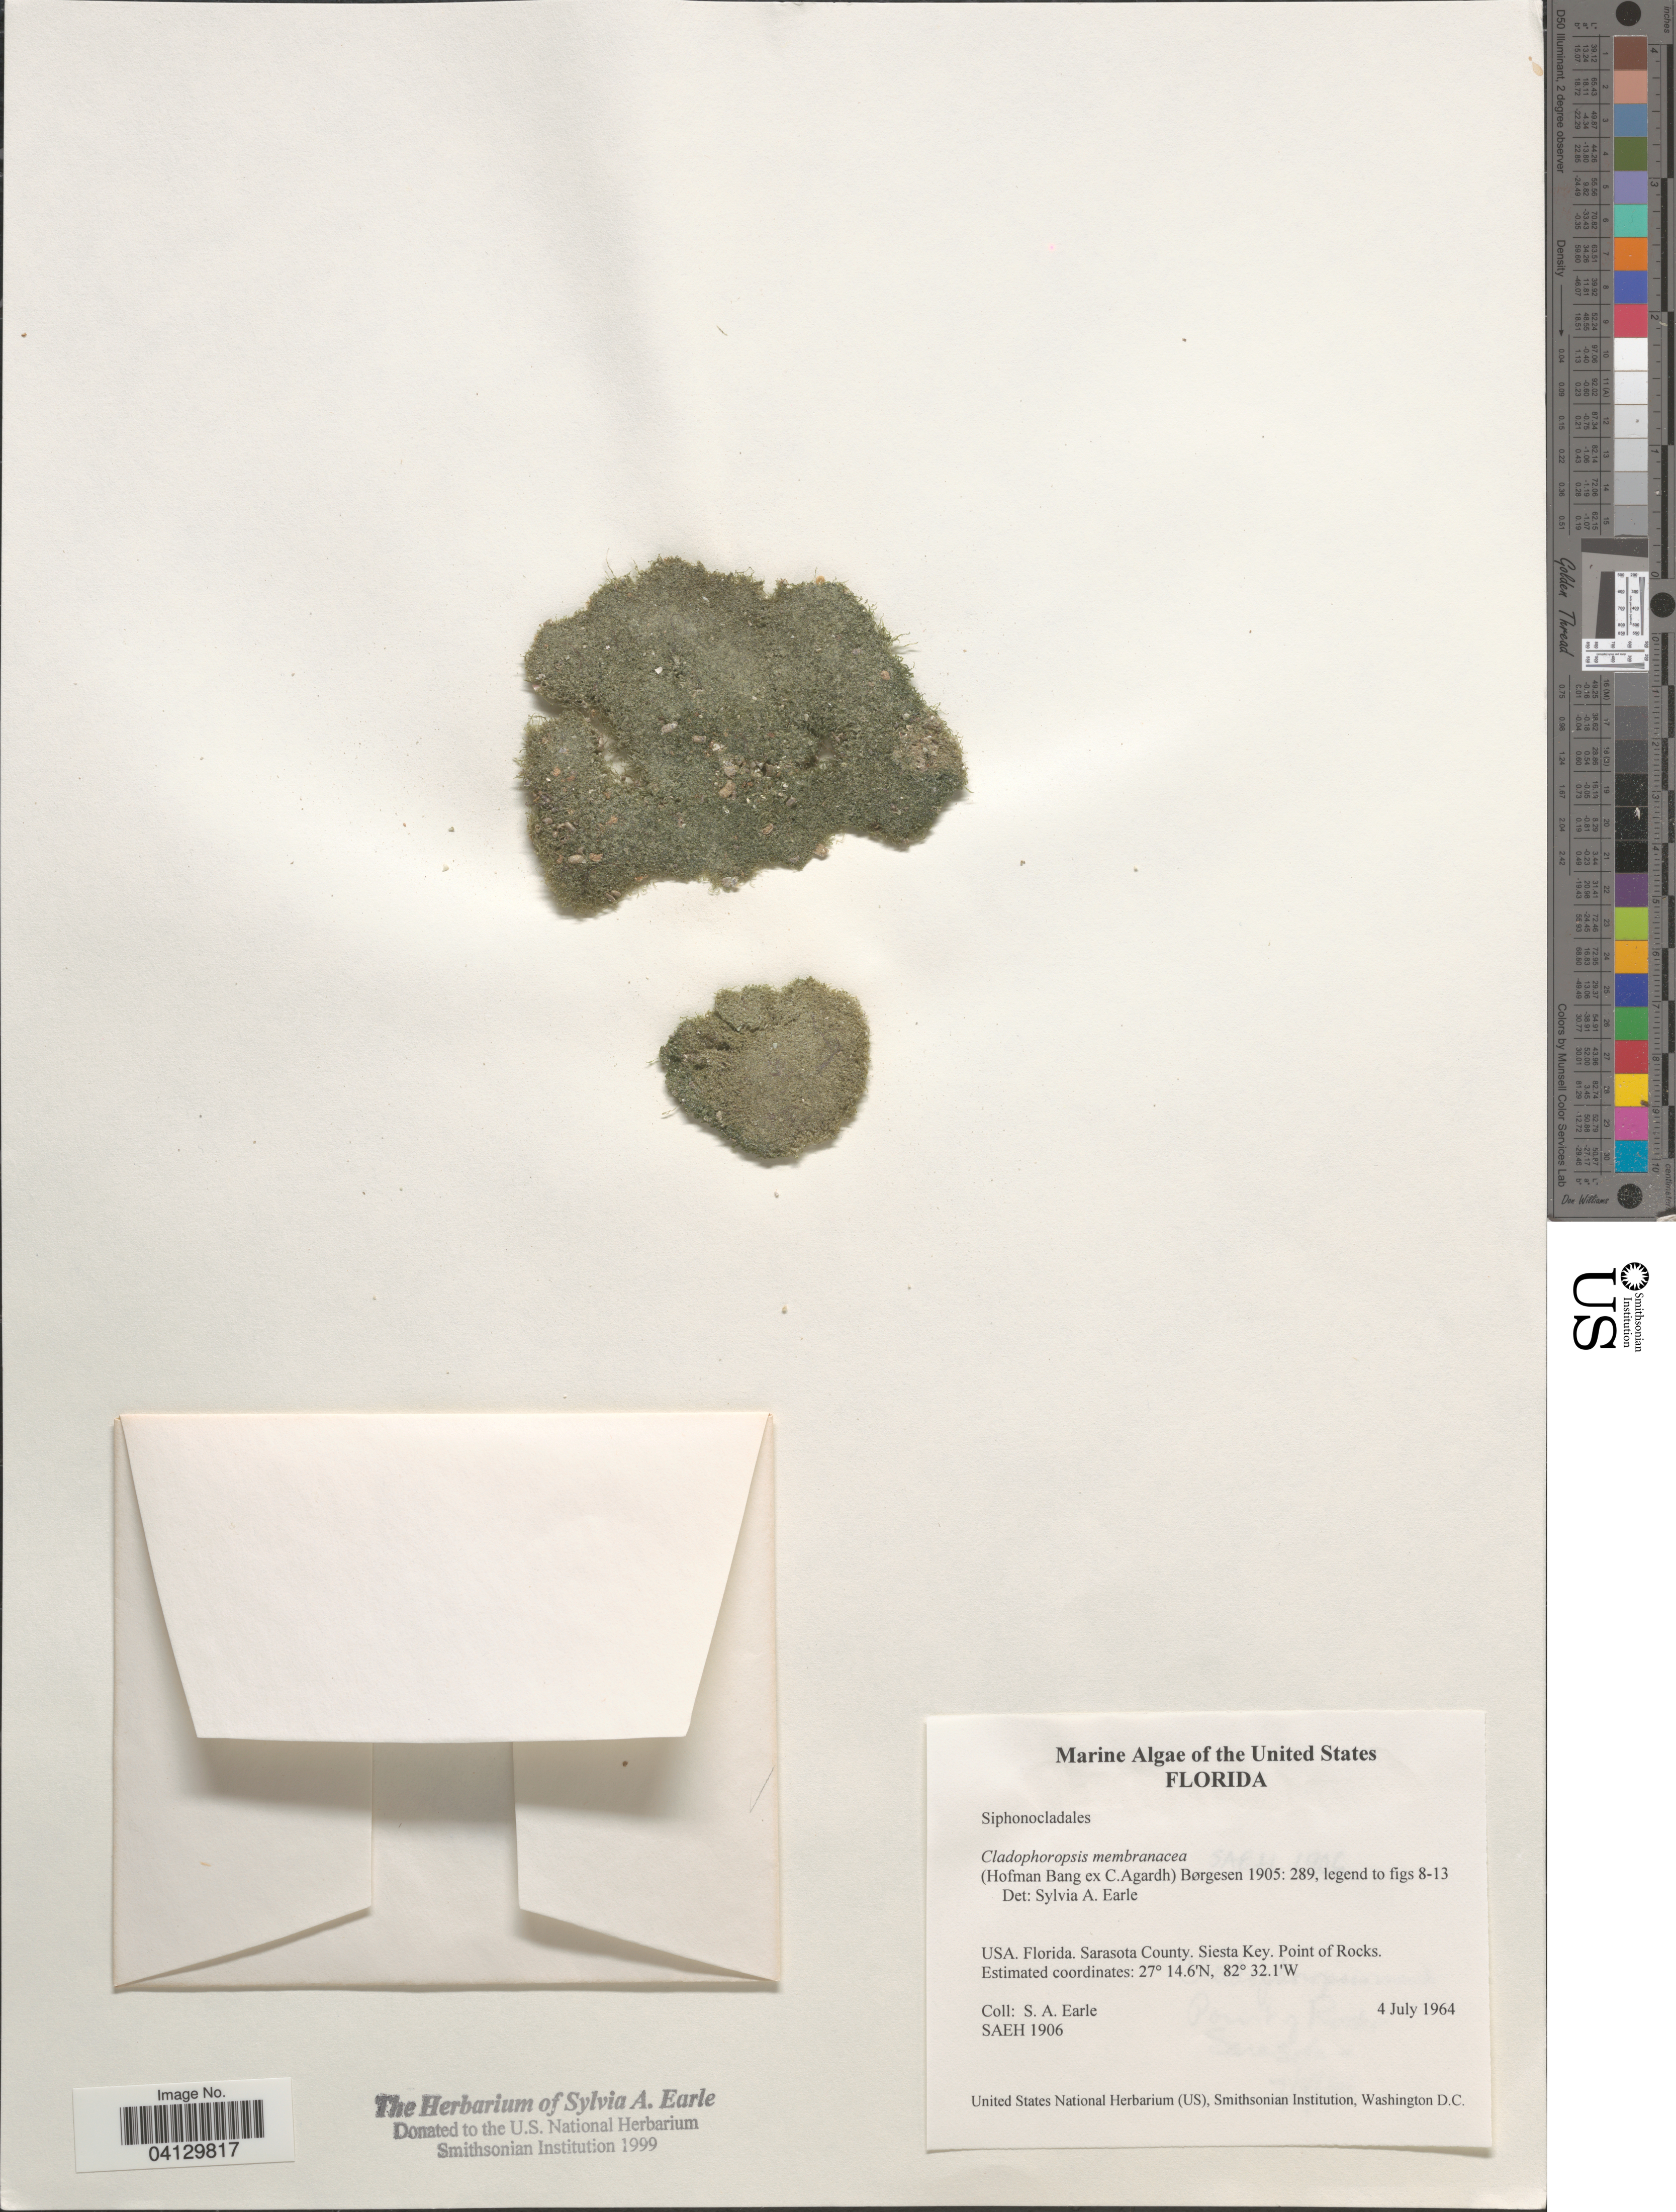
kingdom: Plantae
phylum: Chlorophyta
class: Ulvophyceae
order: Siphonocladales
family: Boodleaceae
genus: Cladophoropsis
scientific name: Cladophoropsis membranacea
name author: (Hofman-Bang) Børgesen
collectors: S. A. Earle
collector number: SAEH1906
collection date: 1964-07-04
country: United States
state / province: Florida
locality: Sarasota County. Siesta Key. Point of Rocks.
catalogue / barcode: US 329058